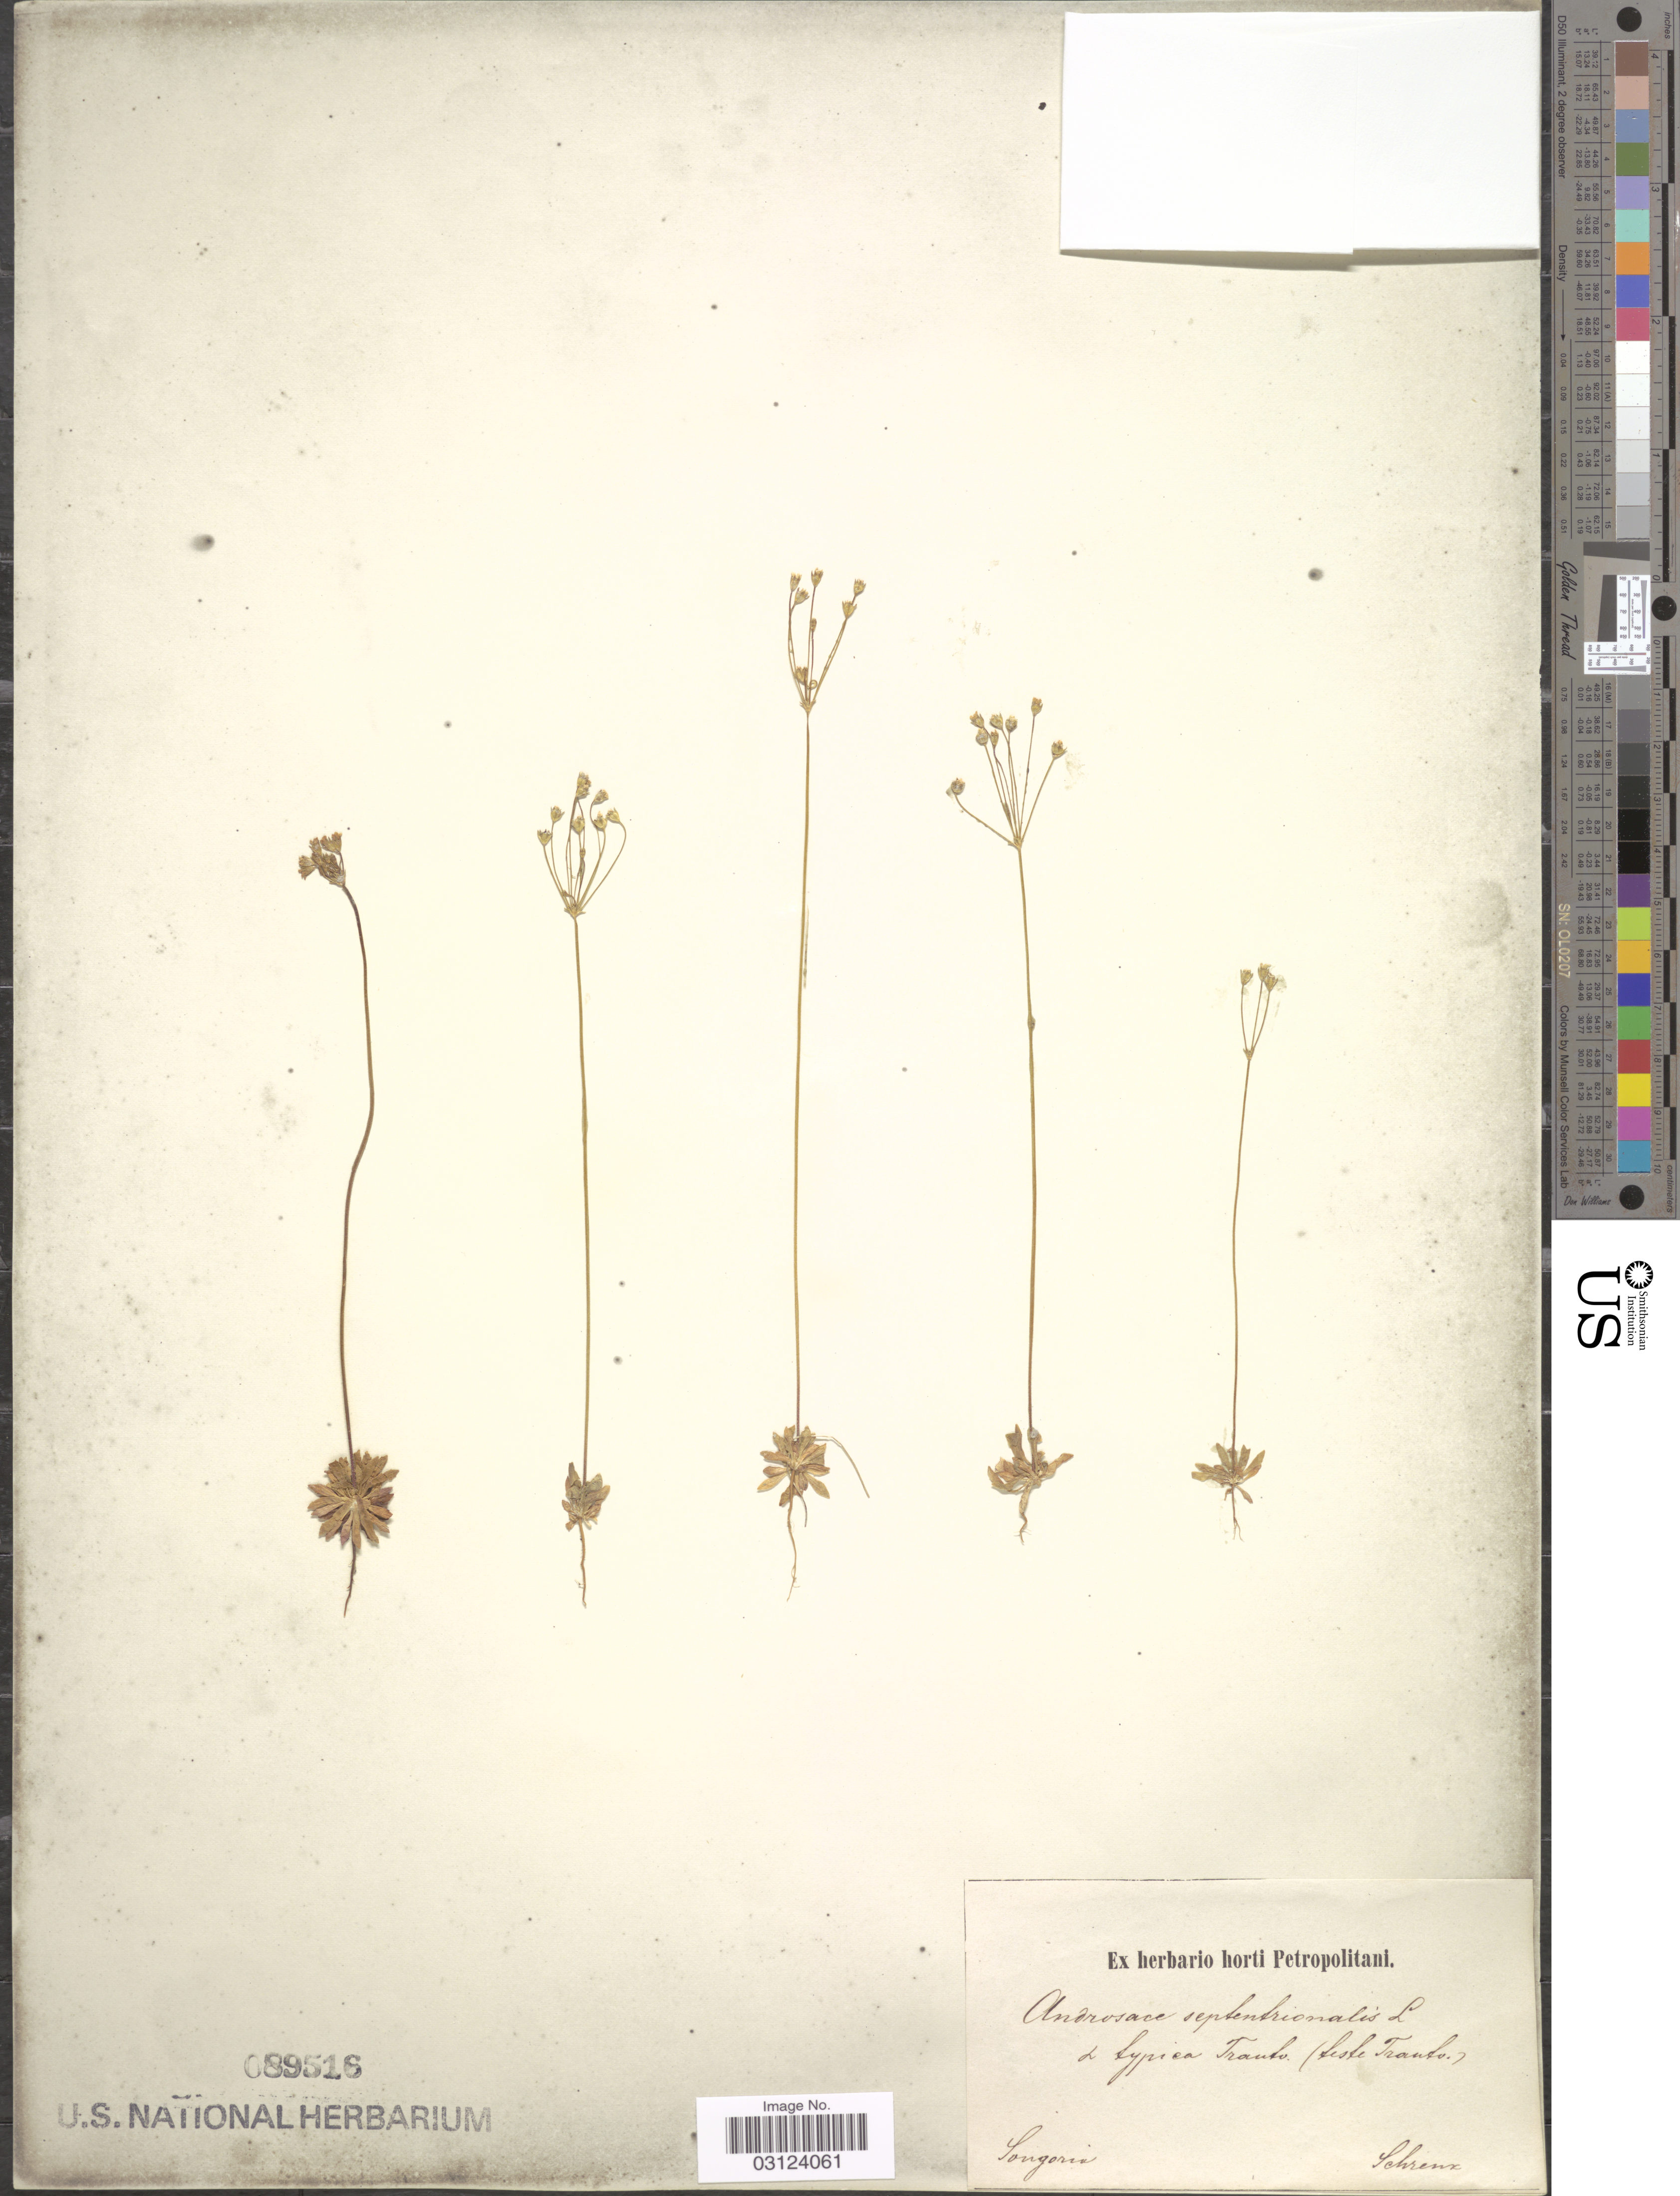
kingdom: Plantae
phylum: Tracheophyta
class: Magnoliopsida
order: Ericales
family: Primulaceae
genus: Androsace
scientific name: Androsace septentrionalis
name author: L.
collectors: A.G. Schrenk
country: Kazakhstan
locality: Songoria.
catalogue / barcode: US 89516